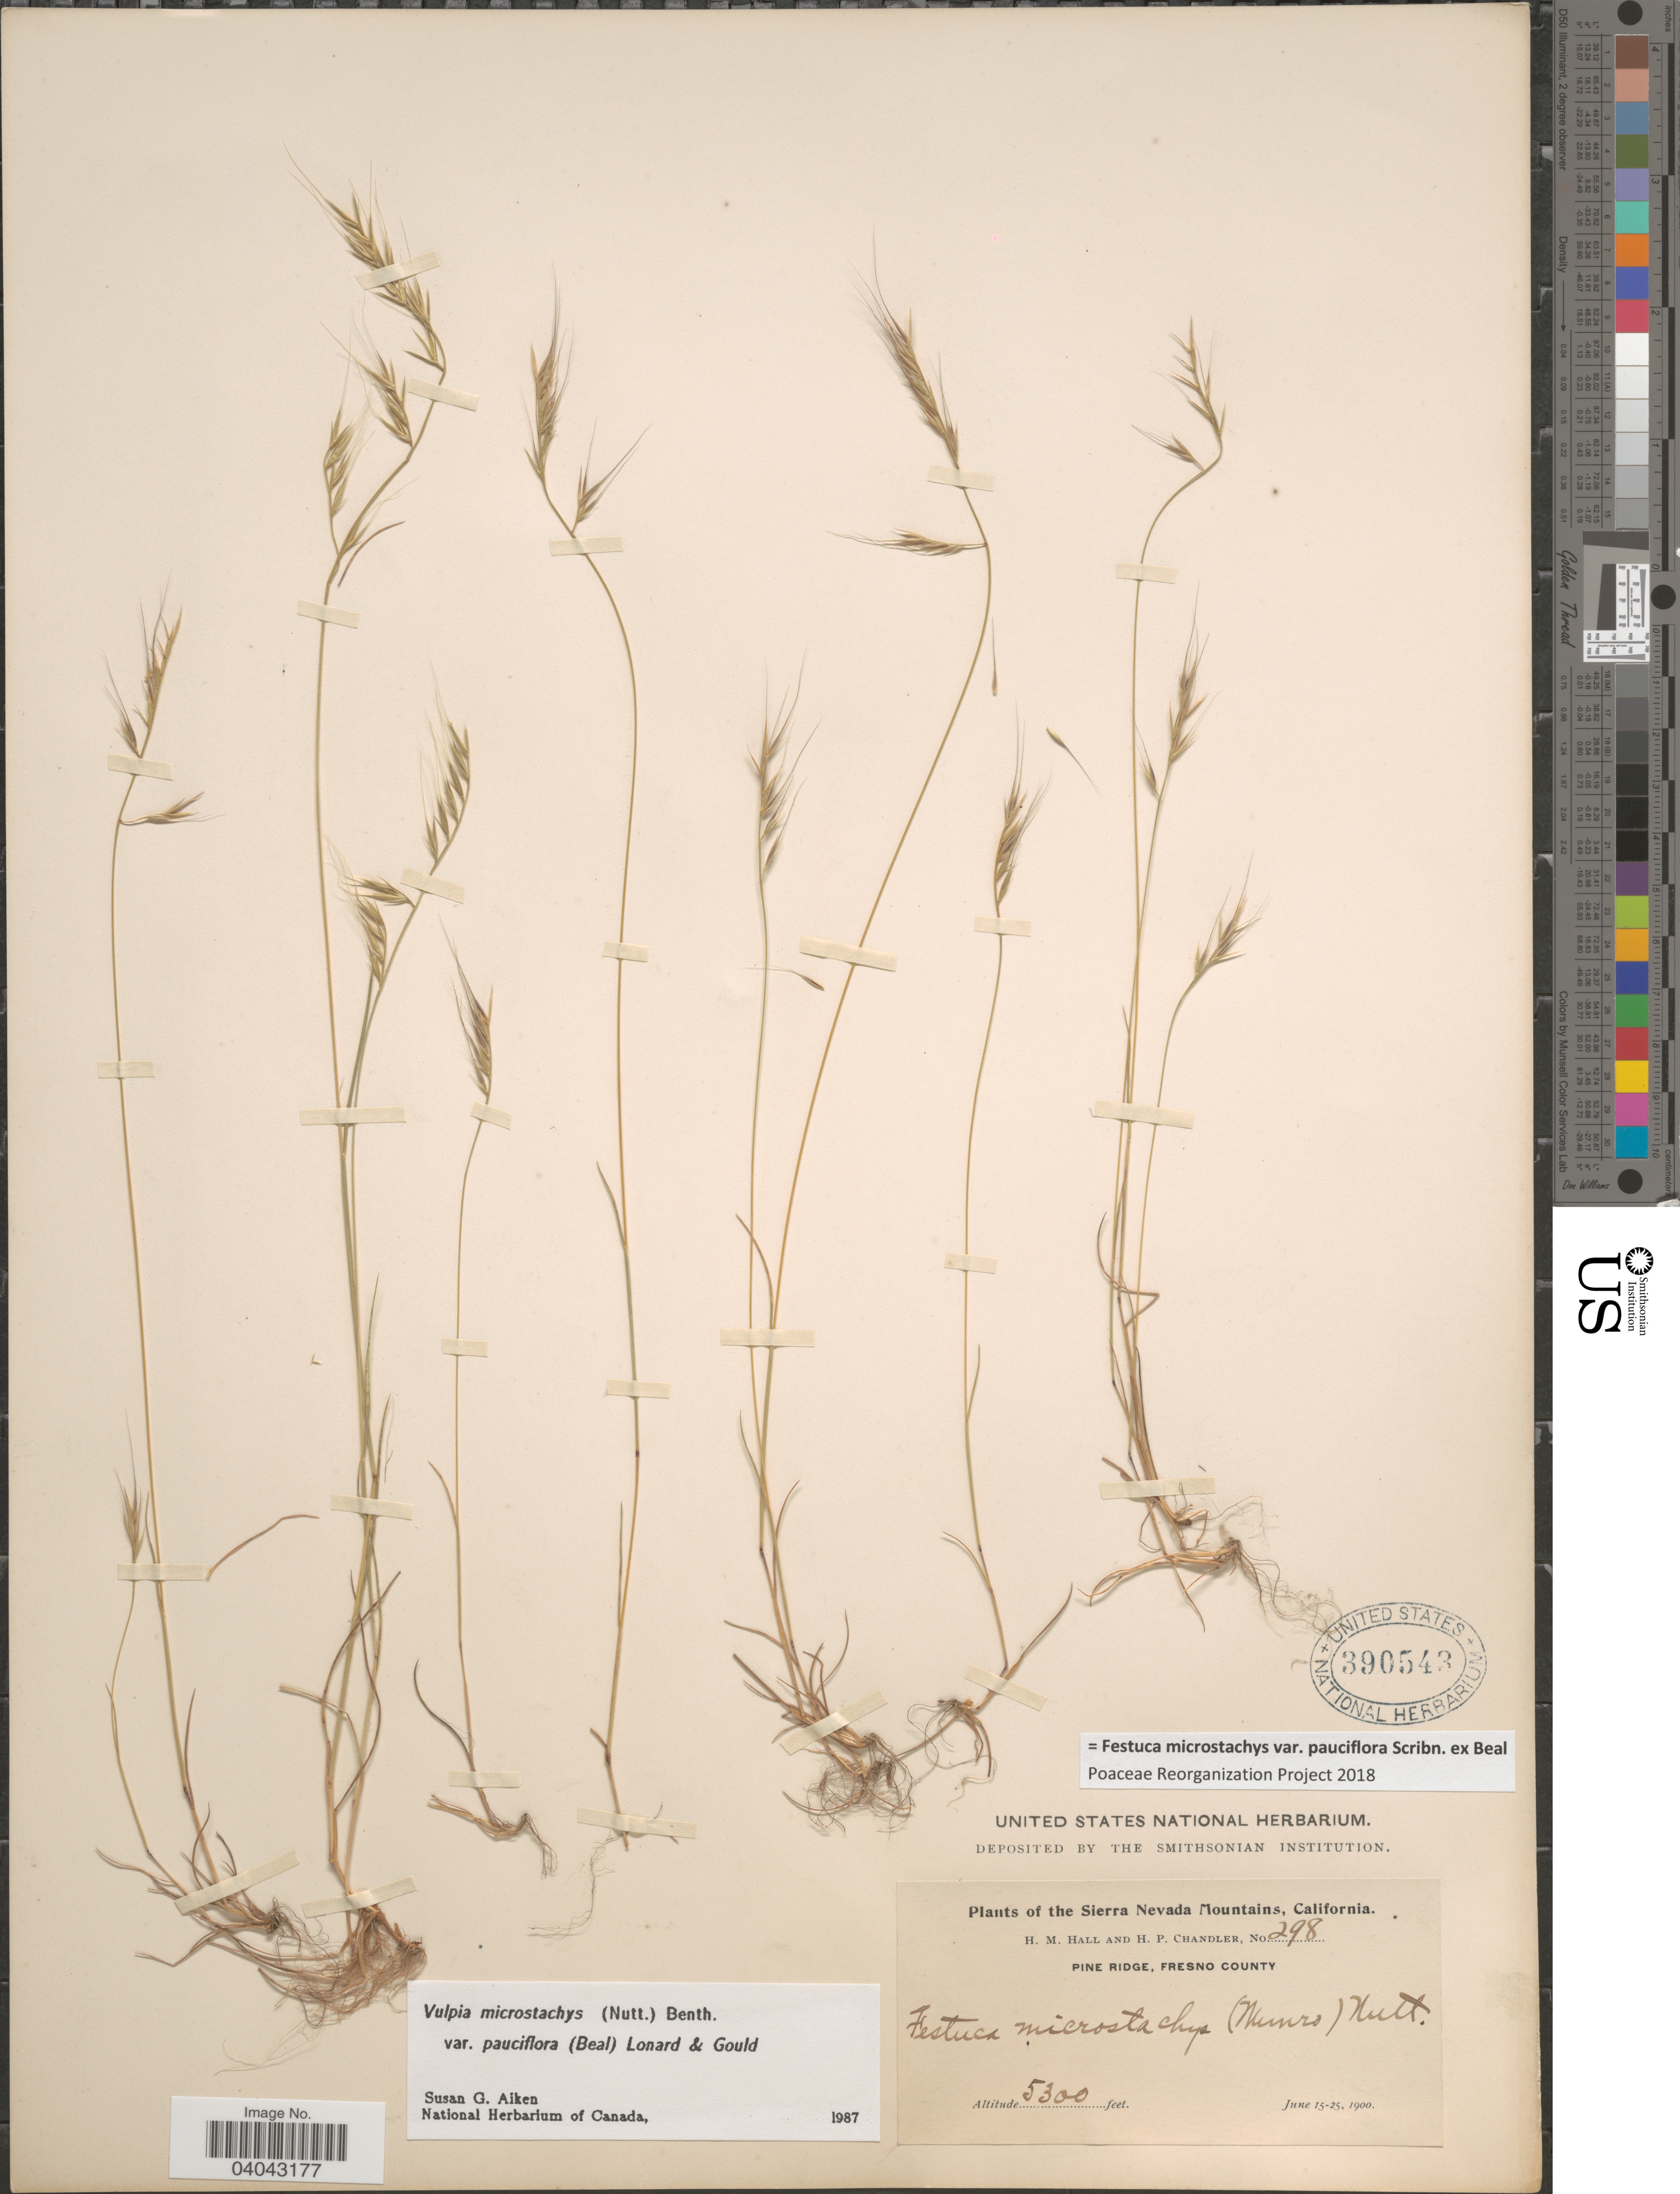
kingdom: Plantae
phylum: Tracheophyta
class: Liliopsida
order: Poales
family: Poaceae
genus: Festuca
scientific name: Festuca microstachys var. pauciflora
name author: Scribn. ex W.J. Beal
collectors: H. M. Hall & H. Chandler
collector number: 298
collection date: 1900-06-15/1900-06-25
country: United States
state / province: California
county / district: Fresno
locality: The Sierra Nevada Mountains. Pine Ridge, Fresno County.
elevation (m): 1615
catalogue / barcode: US 390543